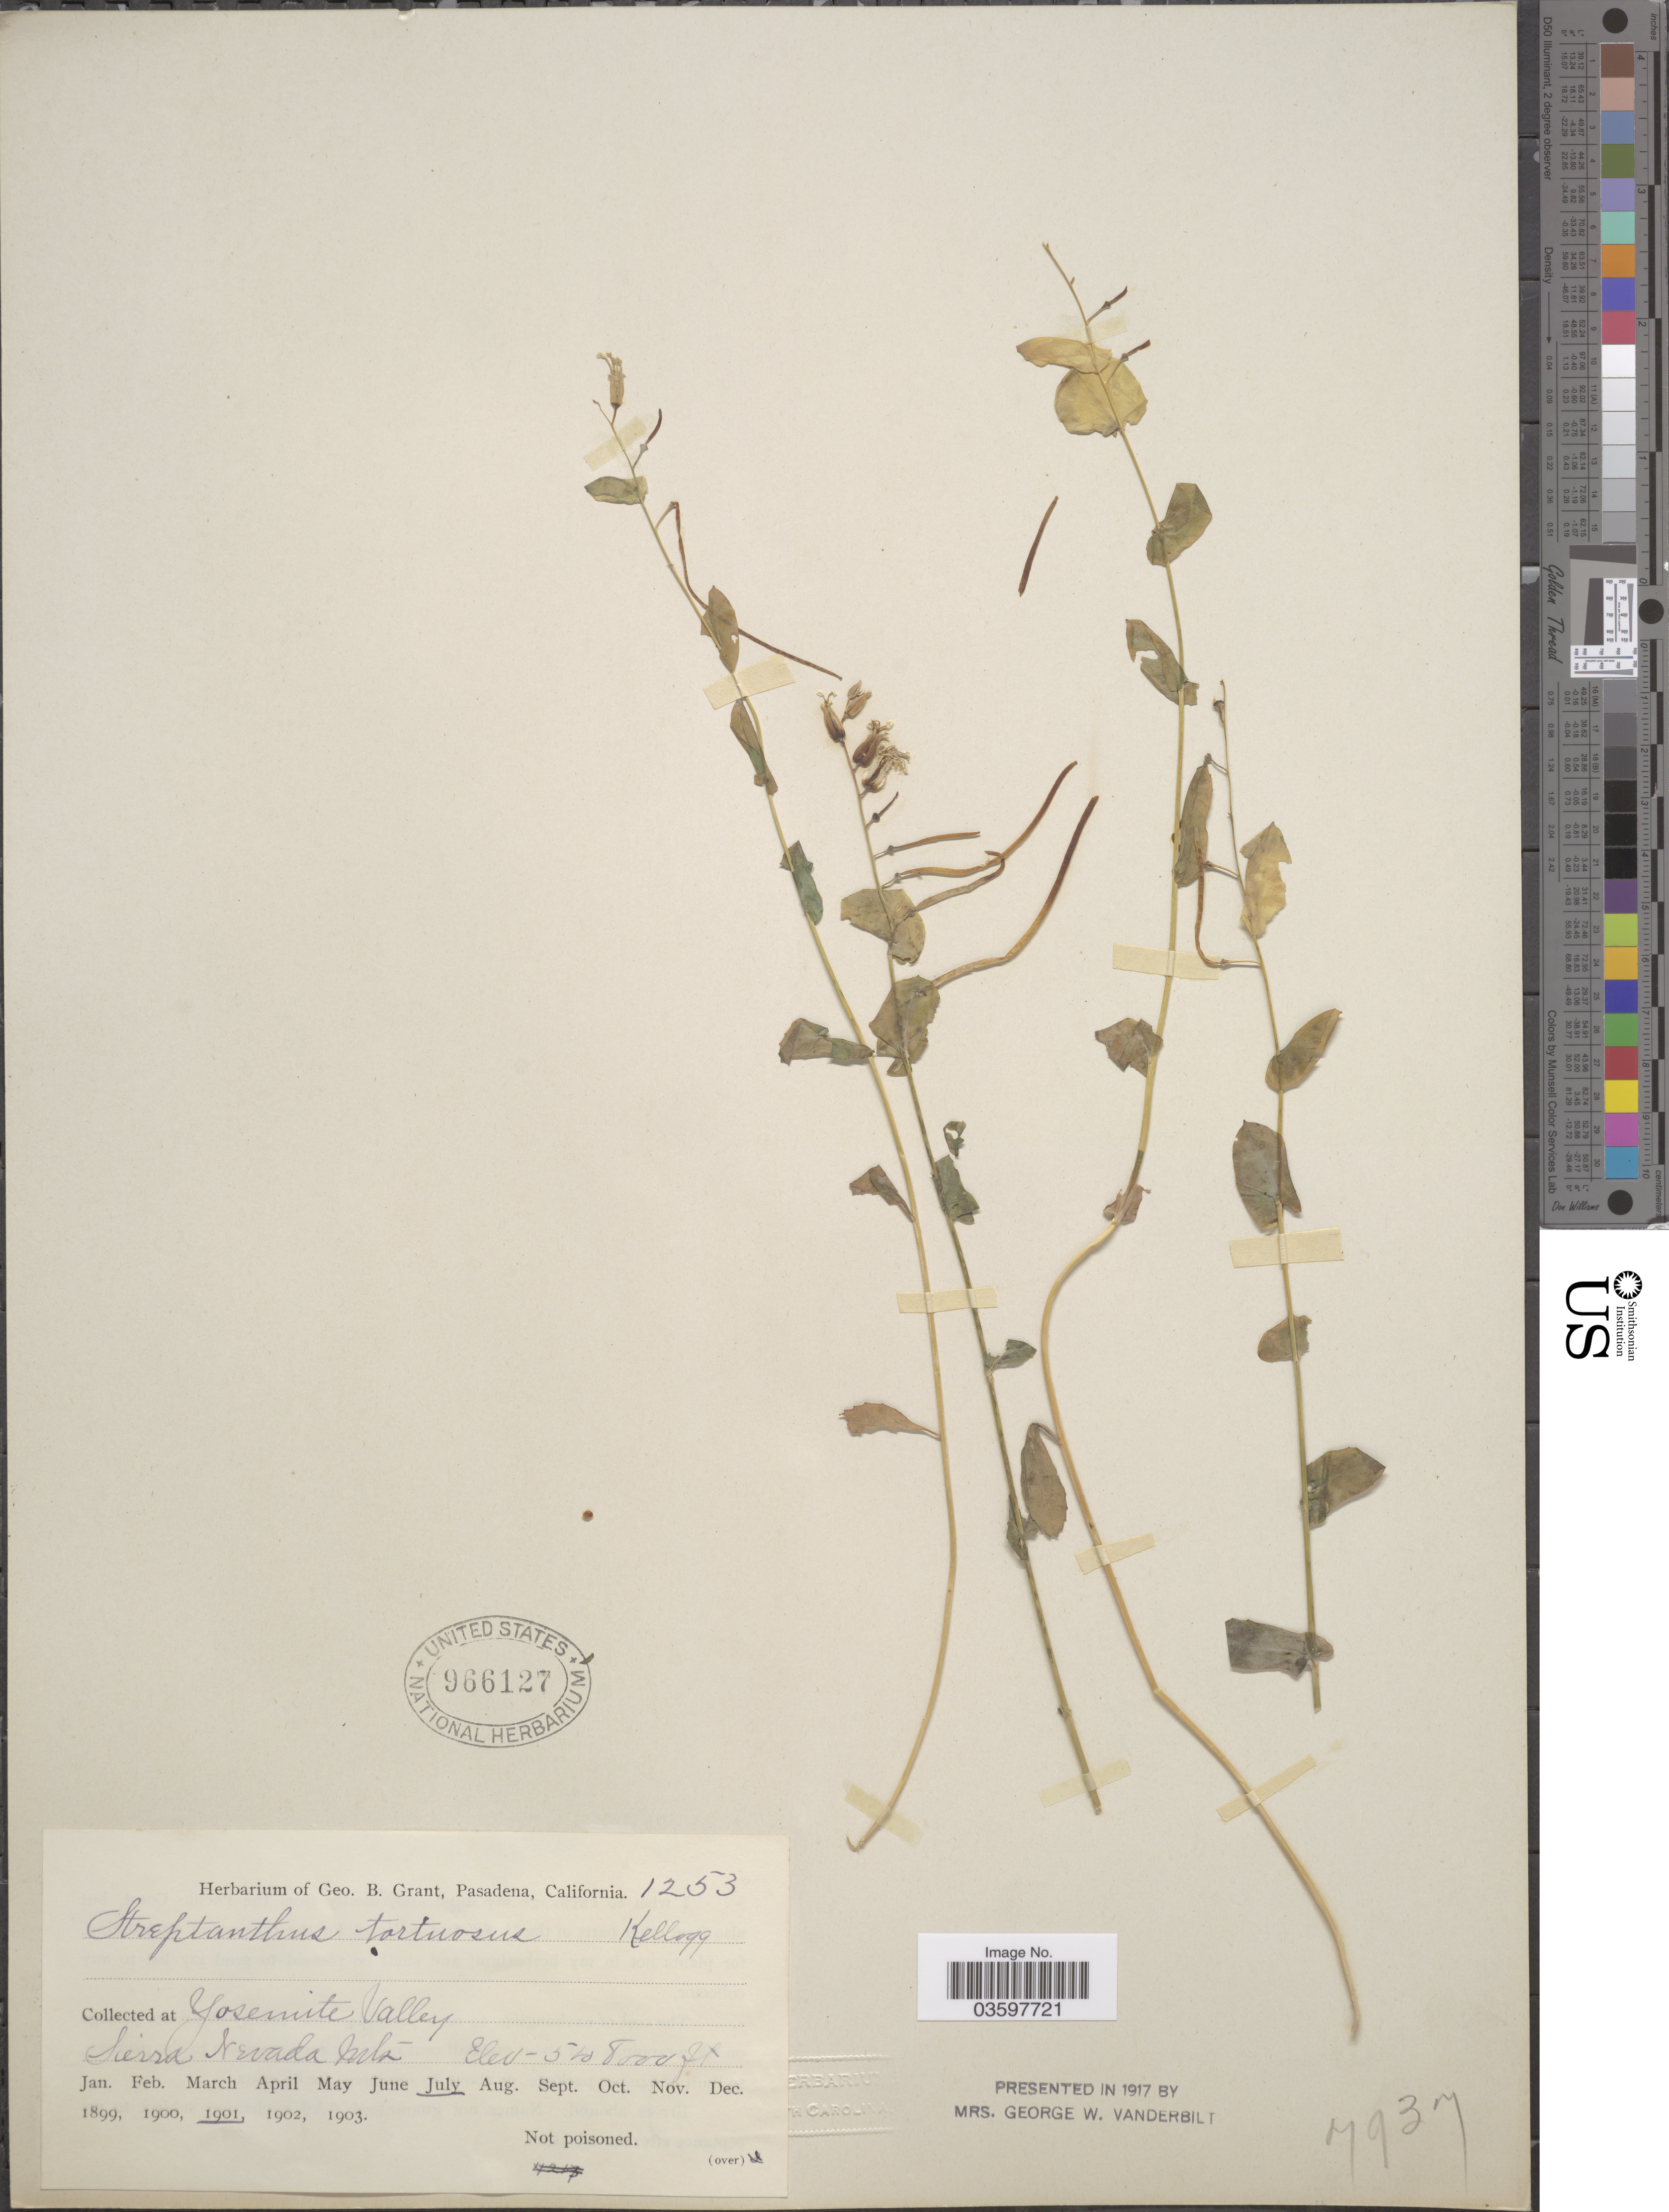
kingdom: Plantae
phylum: Tracheophyta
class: Magnoliopsida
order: Brassicales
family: Brassicaceae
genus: Streptanthus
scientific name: Streptanthus tortuosus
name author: Kellogg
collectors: ex herb. Geo. B. Grant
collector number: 1253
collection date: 1901-07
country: United States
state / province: California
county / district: Mariposa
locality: Yosemite Valley. Sierra Nevada Mts.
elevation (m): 1524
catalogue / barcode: US 966127